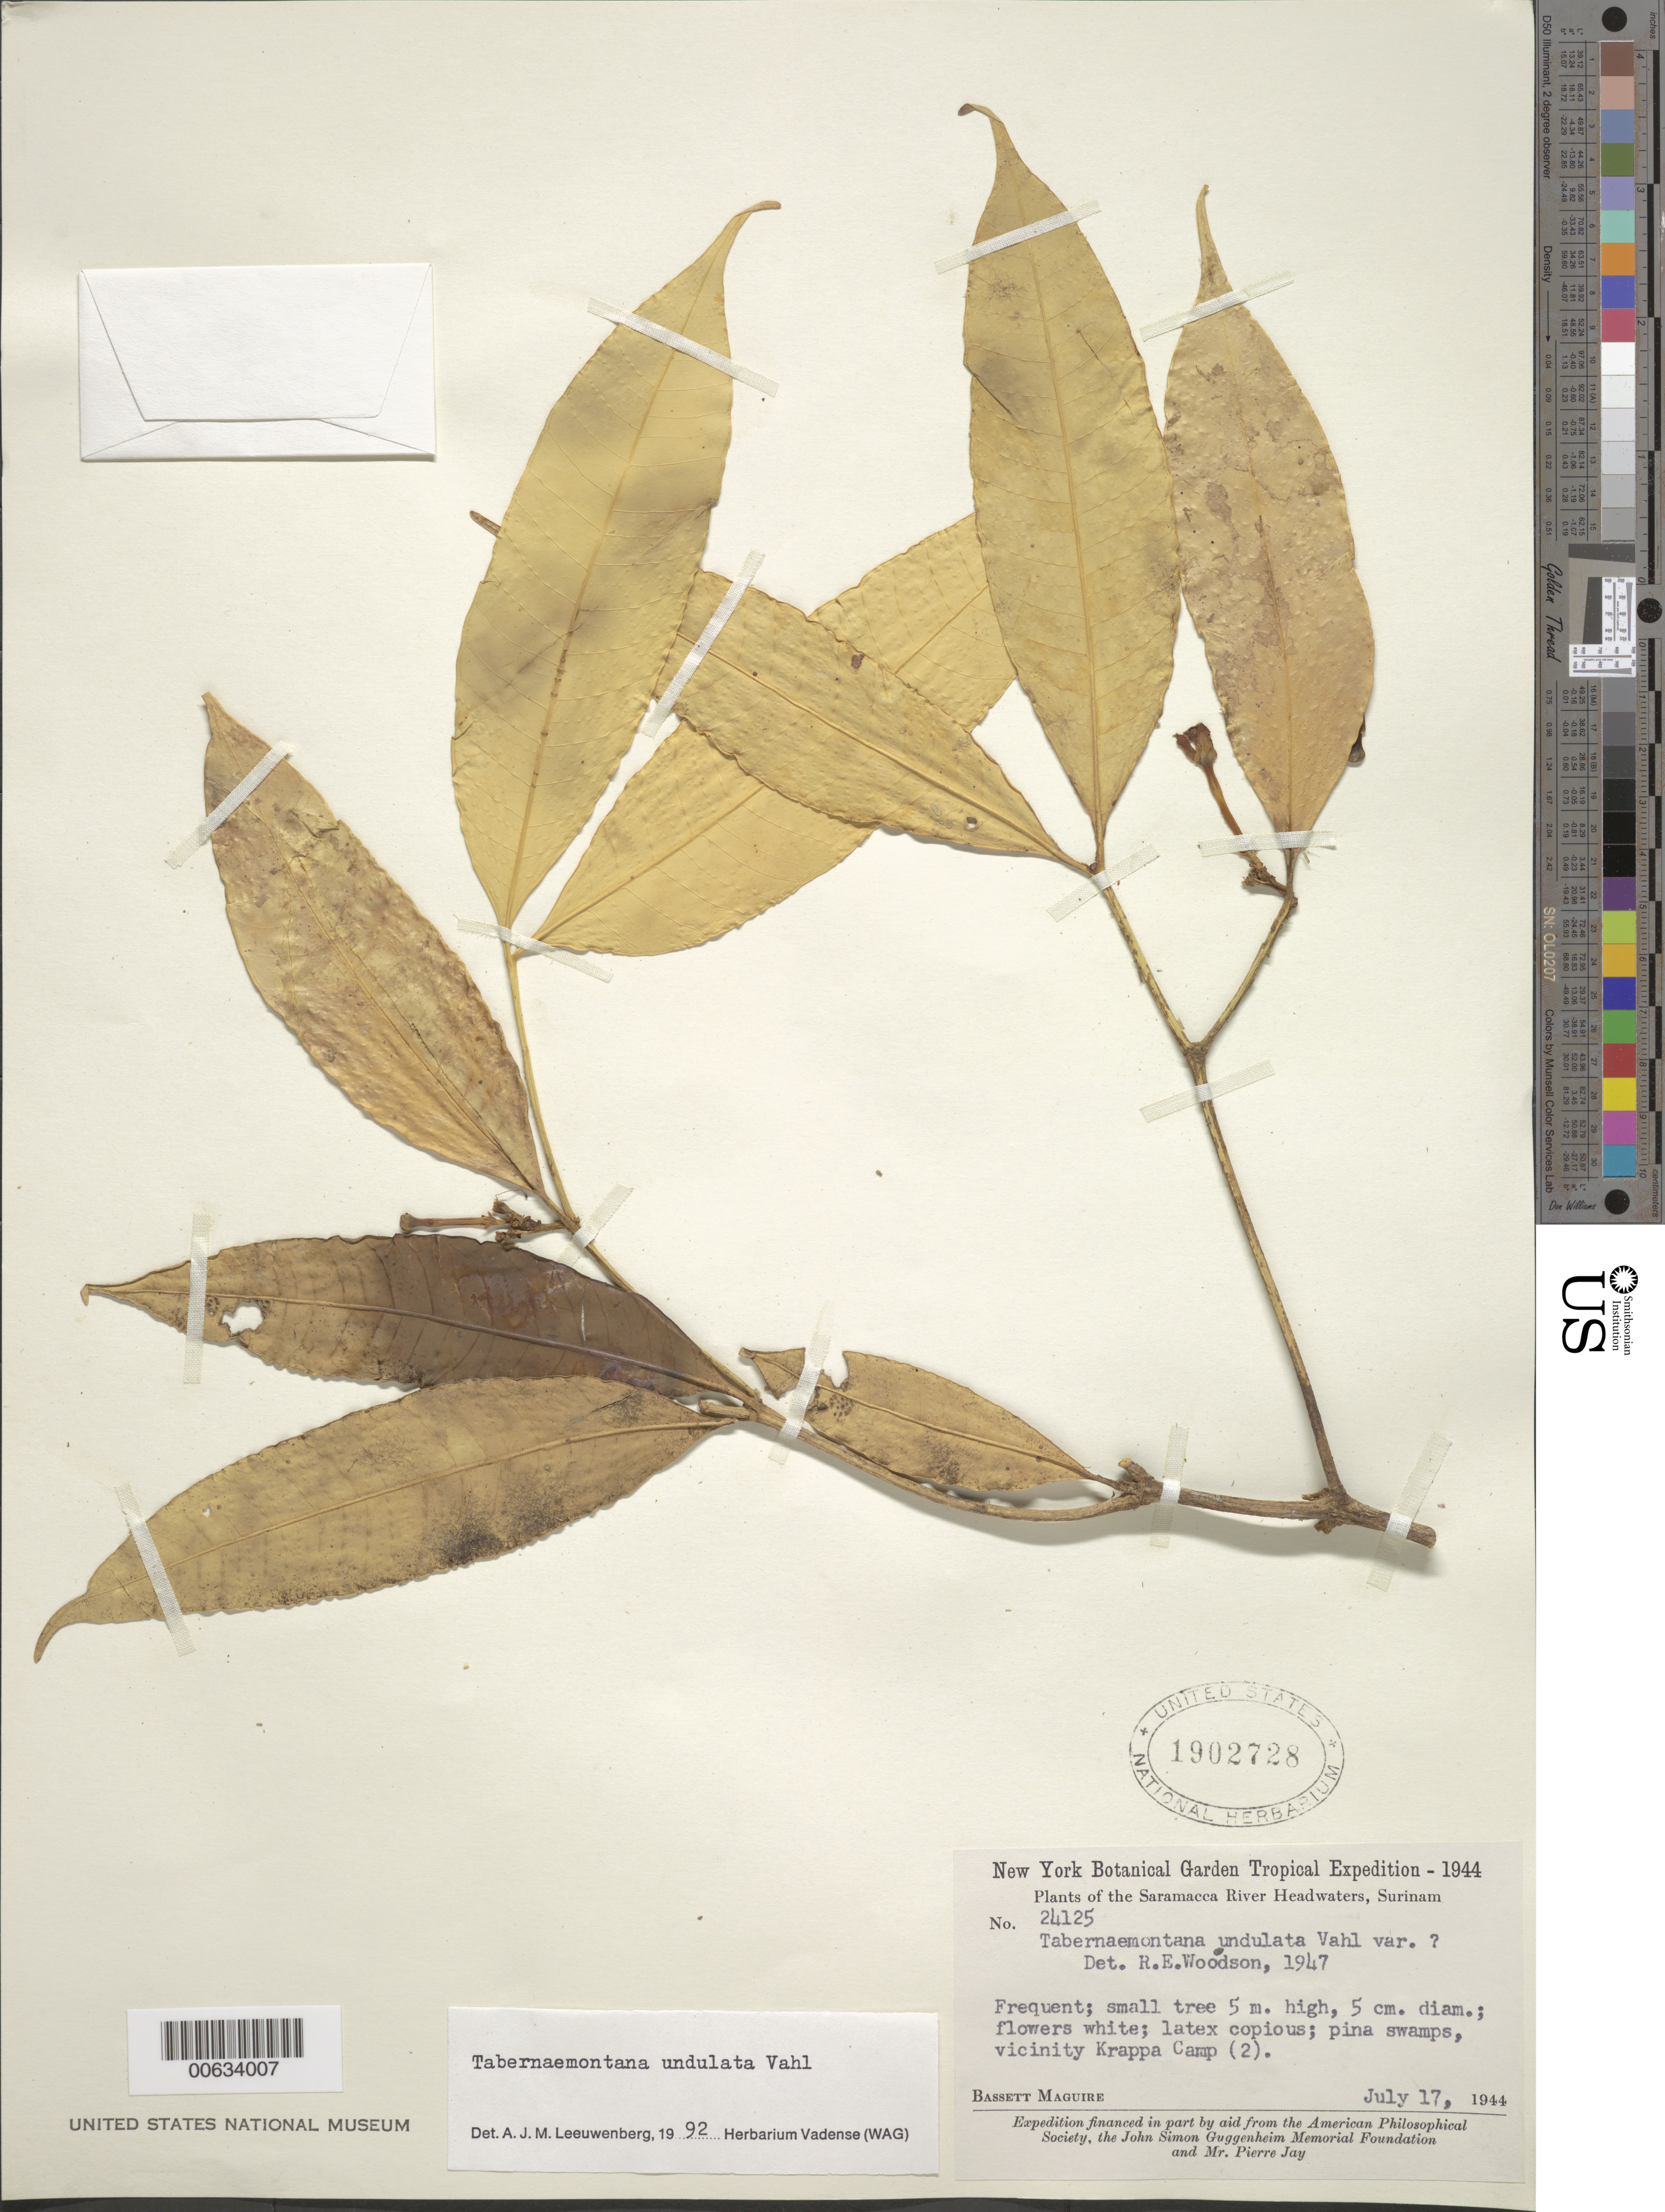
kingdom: Plantae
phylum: Tracheophyta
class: Magnoliopsida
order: Gentianales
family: Apocynaceae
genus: Tabernaemontana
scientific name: Tabernaemontana undulata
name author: Vahl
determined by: Leeuwenberg, A. J. M.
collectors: B. Maguire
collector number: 24145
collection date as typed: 17-Jul-44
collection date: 1944-07-17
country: Suriname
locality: Saramacca River, vic. Krappa Camp (No. 2)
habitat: Pina swamps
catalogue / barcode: US 1902728